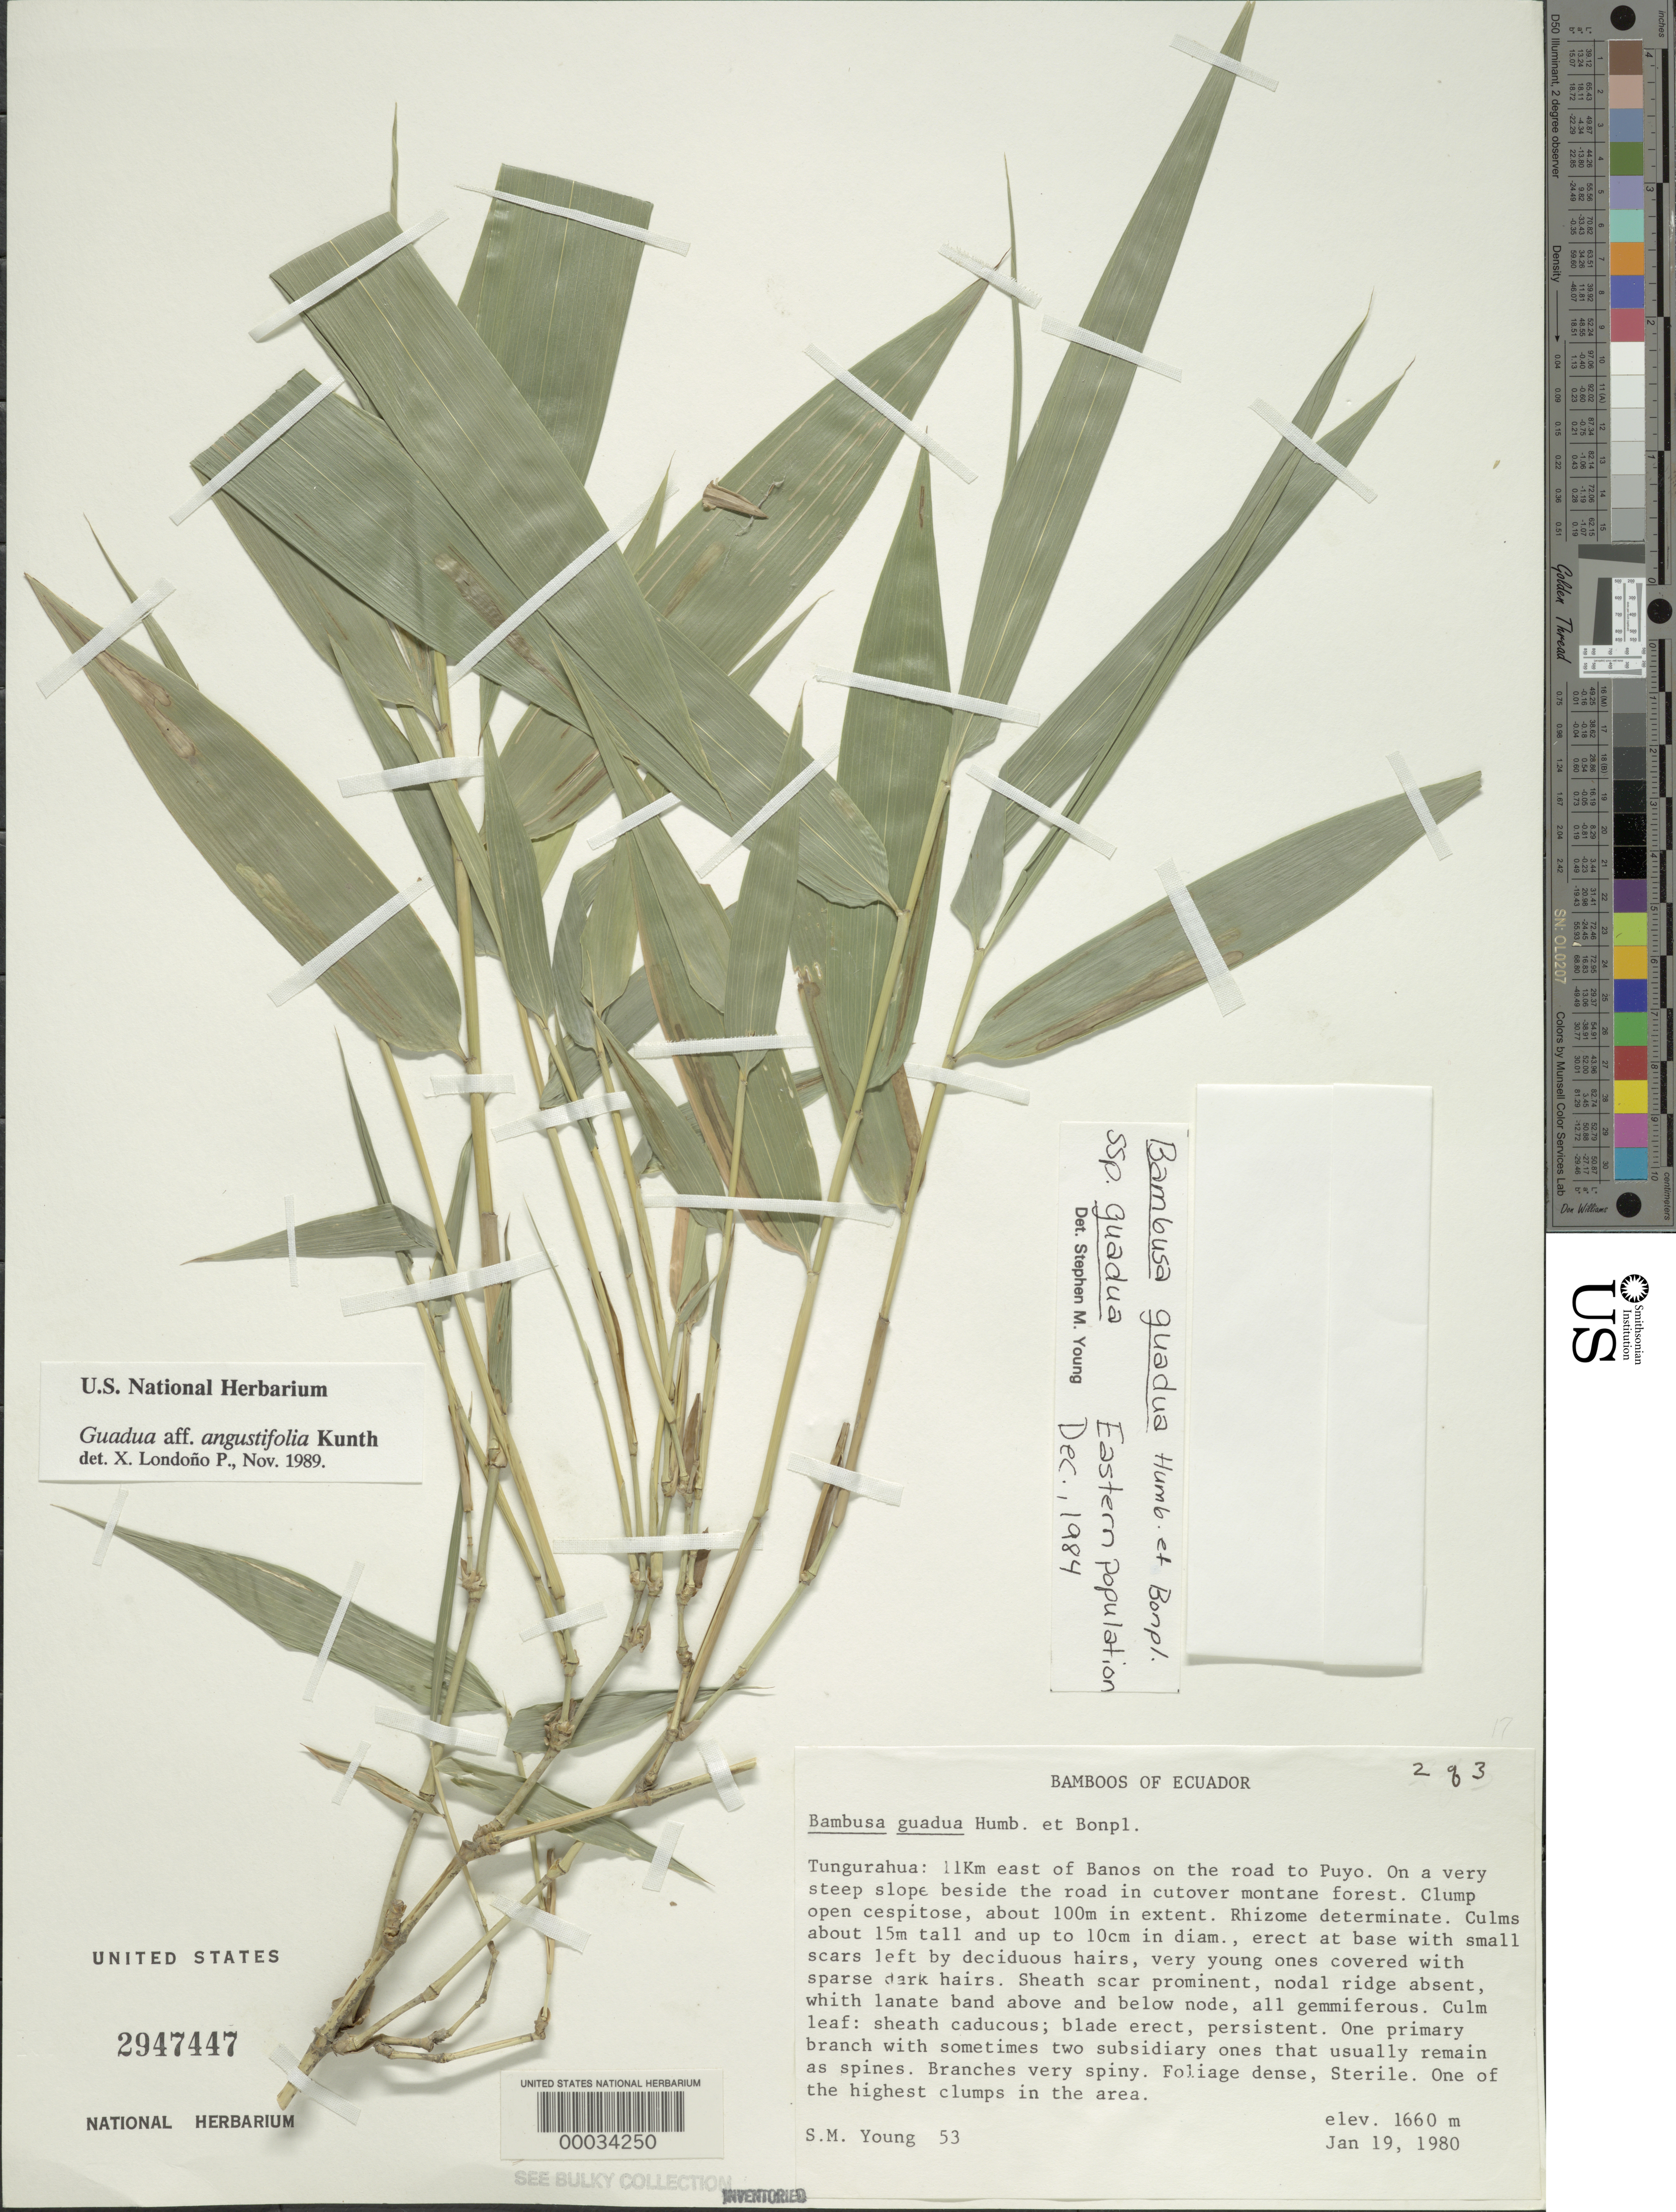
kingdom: Plantae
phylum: Tracheophyta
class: Liliopsida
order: Poales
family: Poaceae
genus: Guadua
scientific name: Guadua angustifolia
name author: Kunth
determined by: Londoño, X., (TULV), Jardin Botanico "Juan Maria Cespedes"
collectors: S. Young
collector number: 53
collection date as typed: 19 Jan 1980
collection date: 1980-01-19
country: Ecuador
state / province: Tungurahua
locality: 11 km E of banos on the road to Puyo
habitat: Very steep slope beside the road in cutover montane forest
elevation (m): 1660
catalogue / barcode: US 2947447